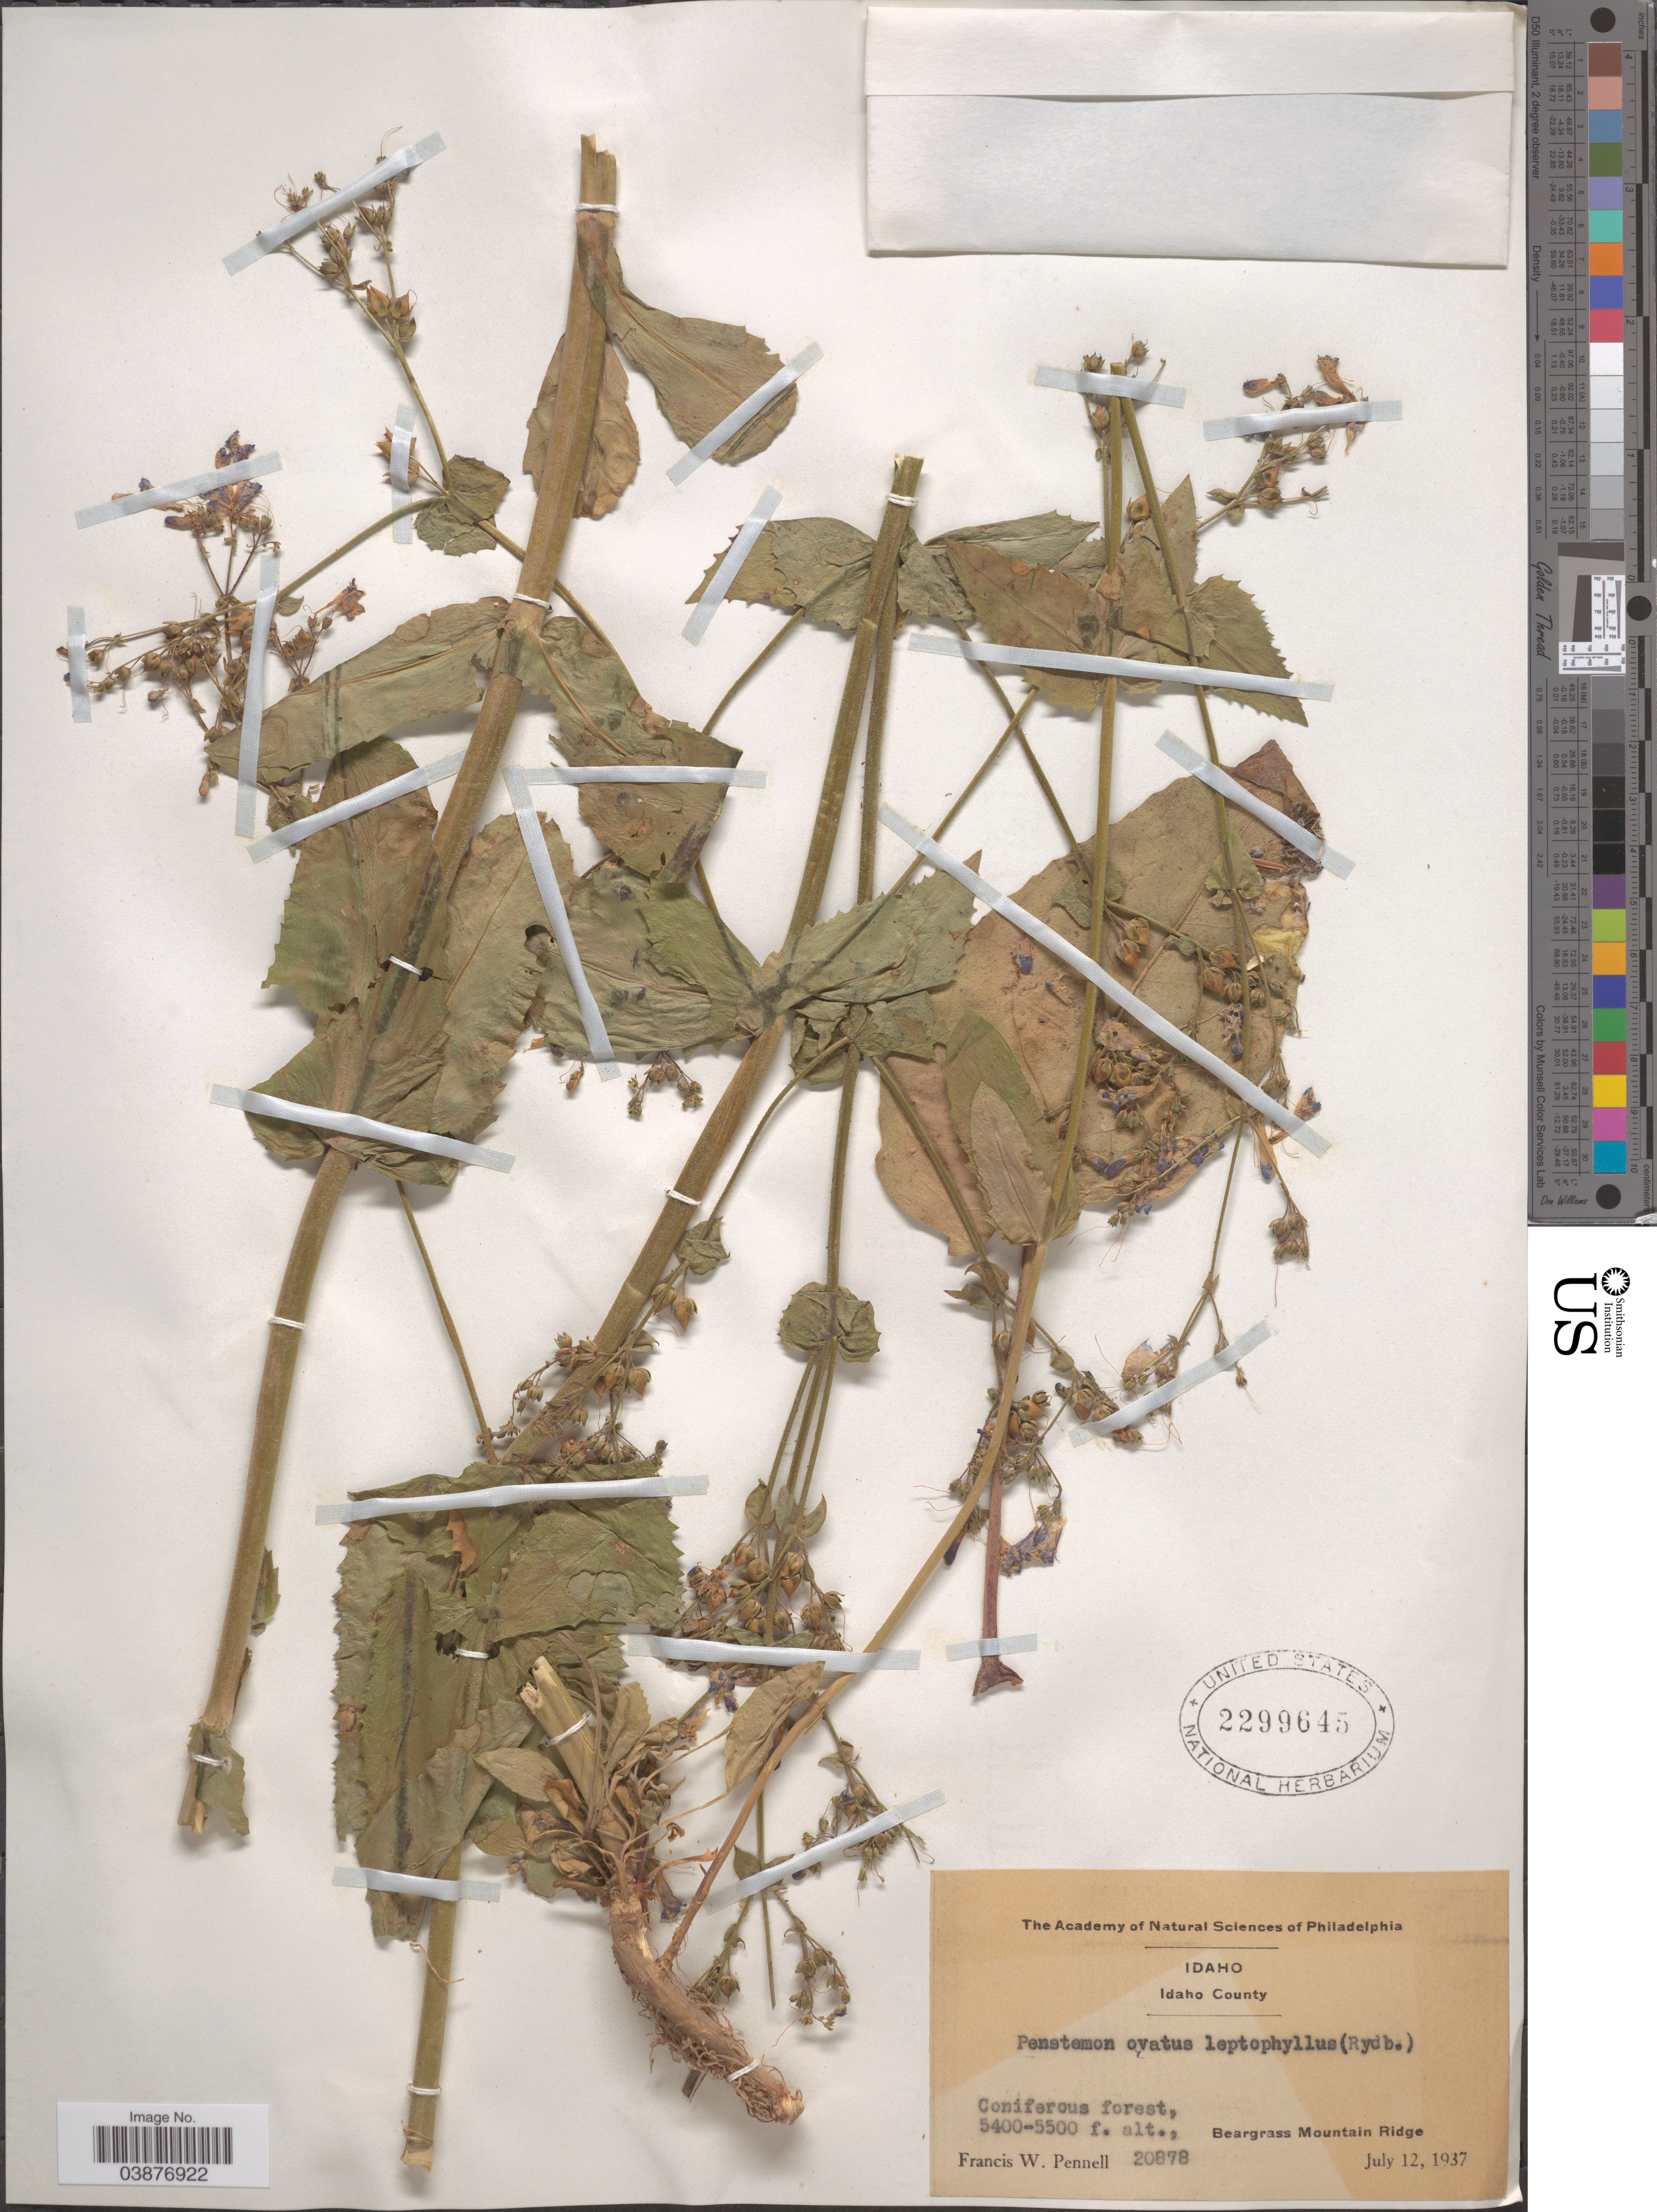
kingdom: Plantae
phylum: Tracheophyta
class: Magnoliopsida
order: Lamiales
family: Plantaginaceae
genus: Penstemon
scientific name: Penstemon ovatus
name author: Douglas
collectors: F. W. Pennell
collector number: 20878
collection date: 1937-07-12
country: United States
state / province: Idaho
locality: Idaho County. Beargrass Mountain Ridge.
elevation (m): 1646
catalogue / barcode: US 2299645